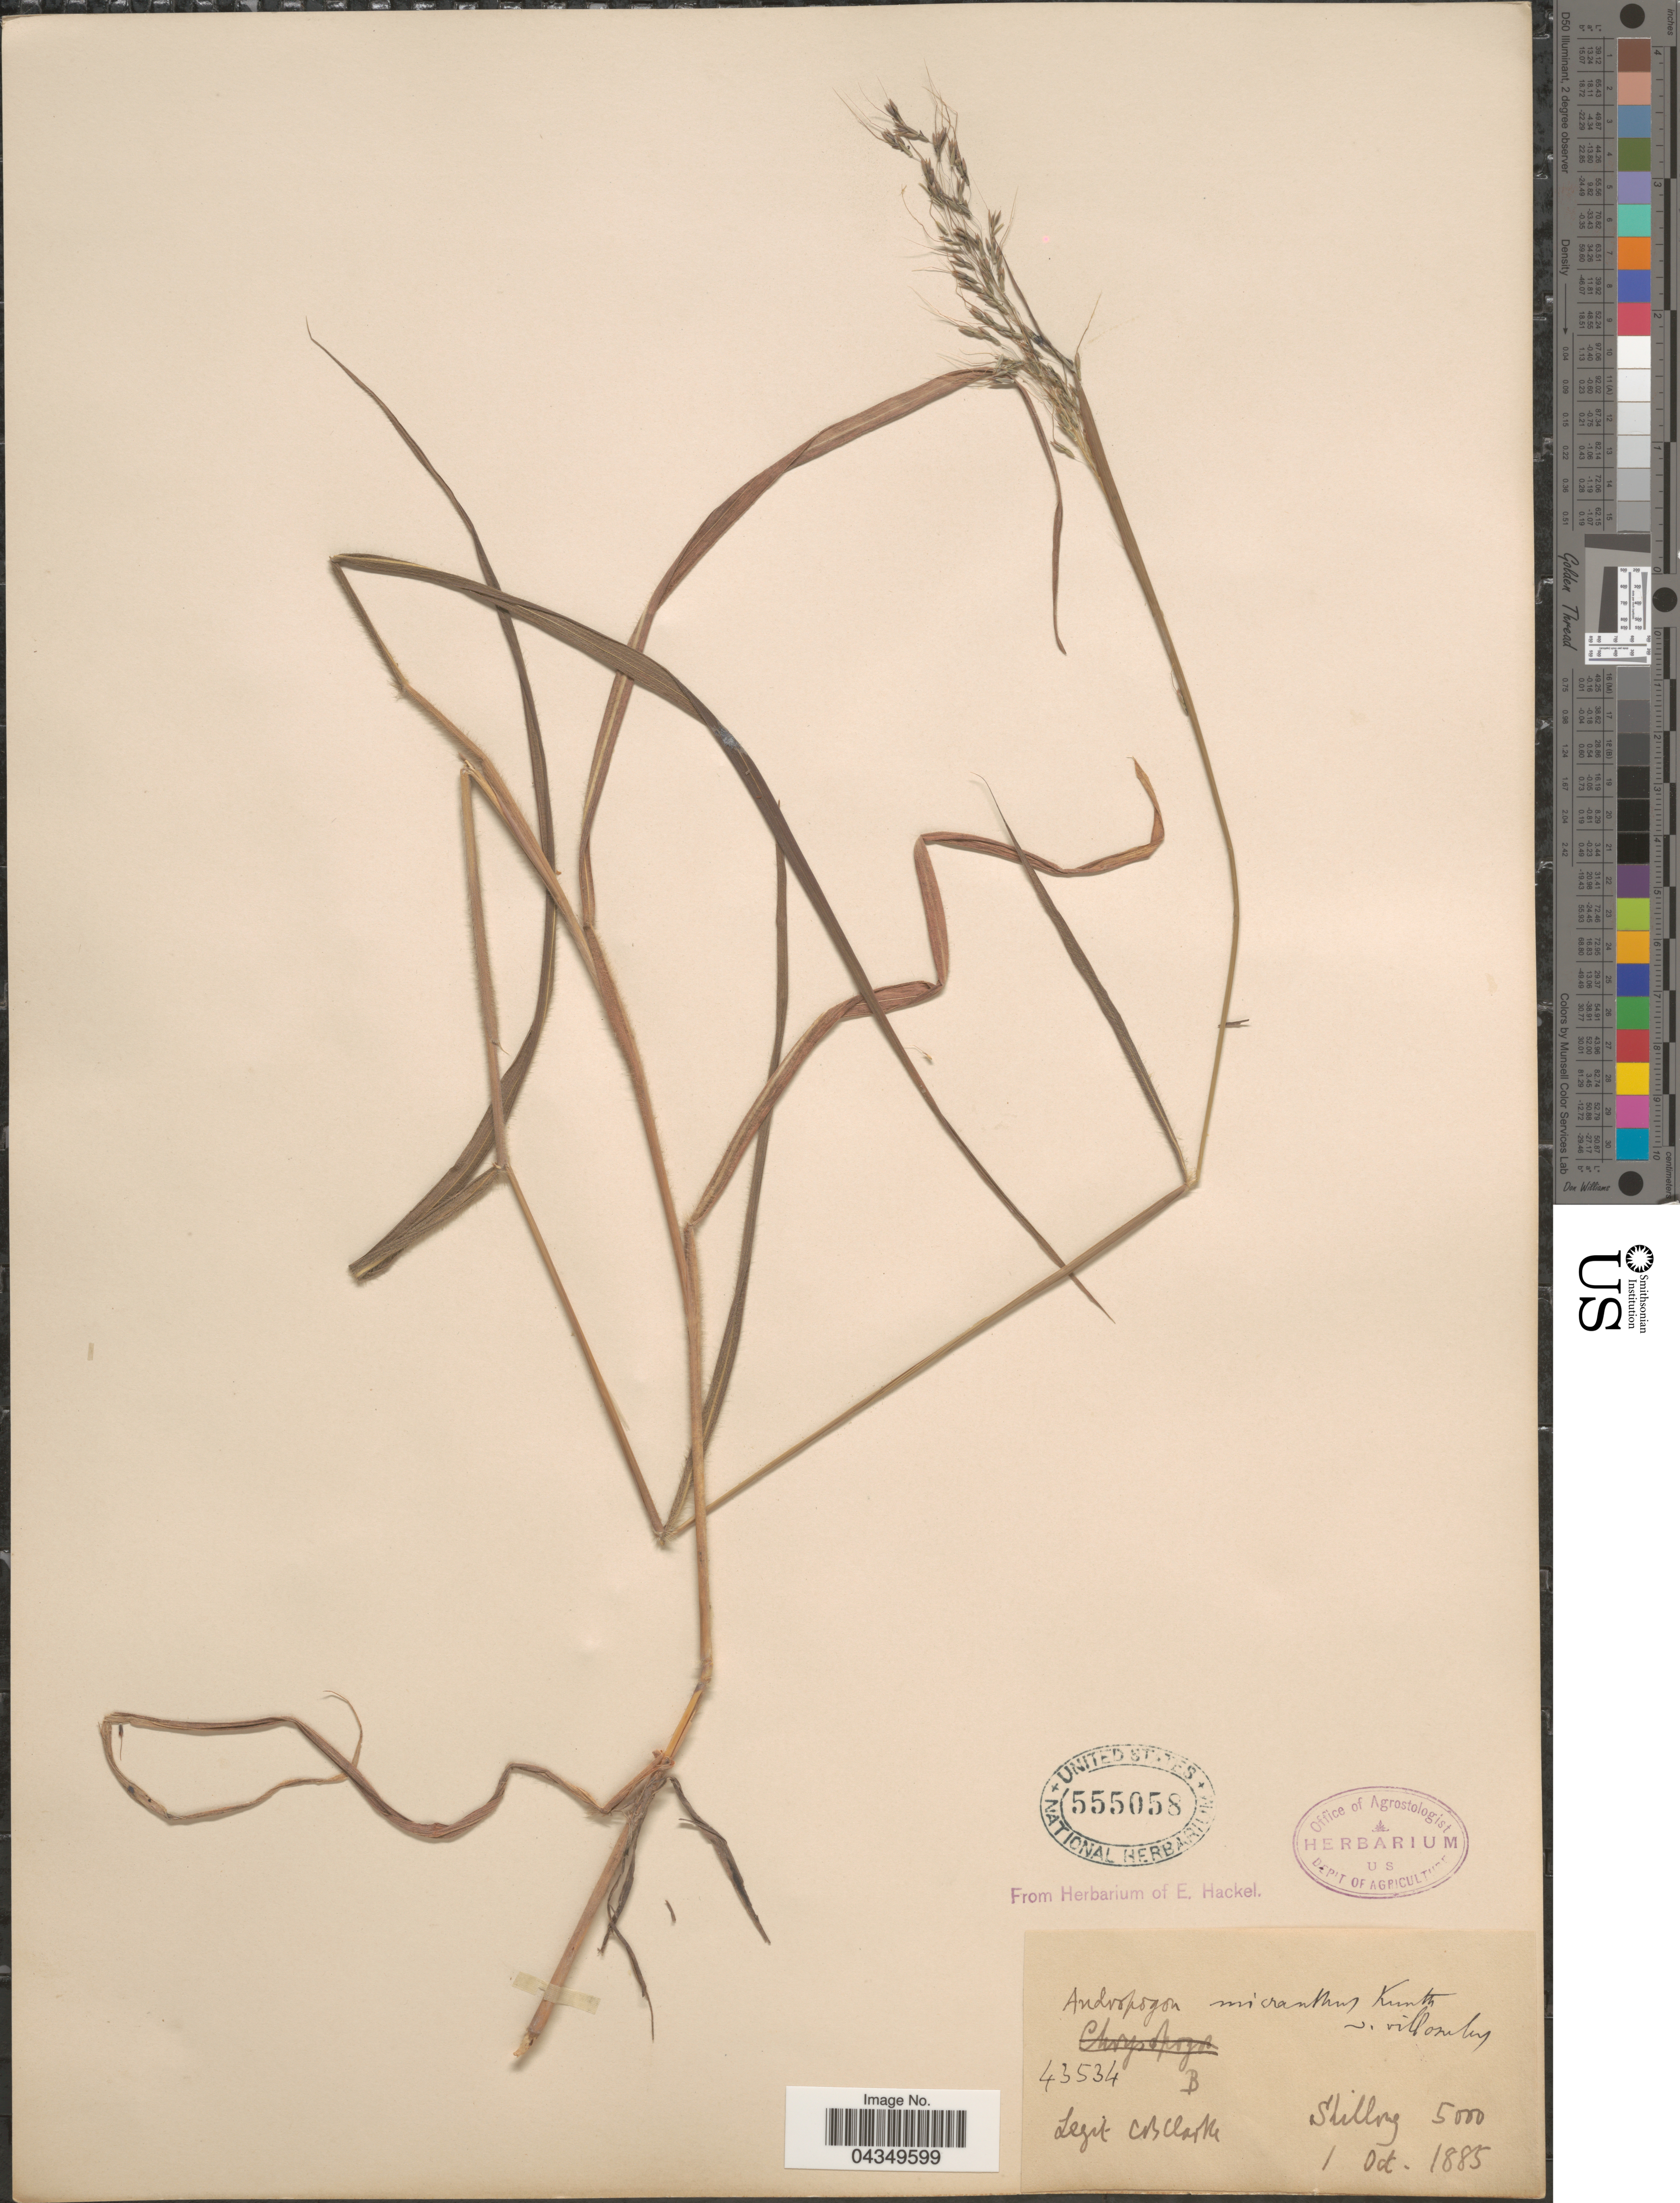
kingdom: Plantae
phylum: Tracheophyta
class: Liliopsida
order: Poales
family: Poaceae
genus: Capillipedium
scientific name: Capillipedium parviflorum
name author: (R. Br.) Stapf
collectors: C. B. Clarke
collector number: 43534B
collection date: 1885-10-01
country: India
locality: Shillong.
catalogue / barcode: US 555058